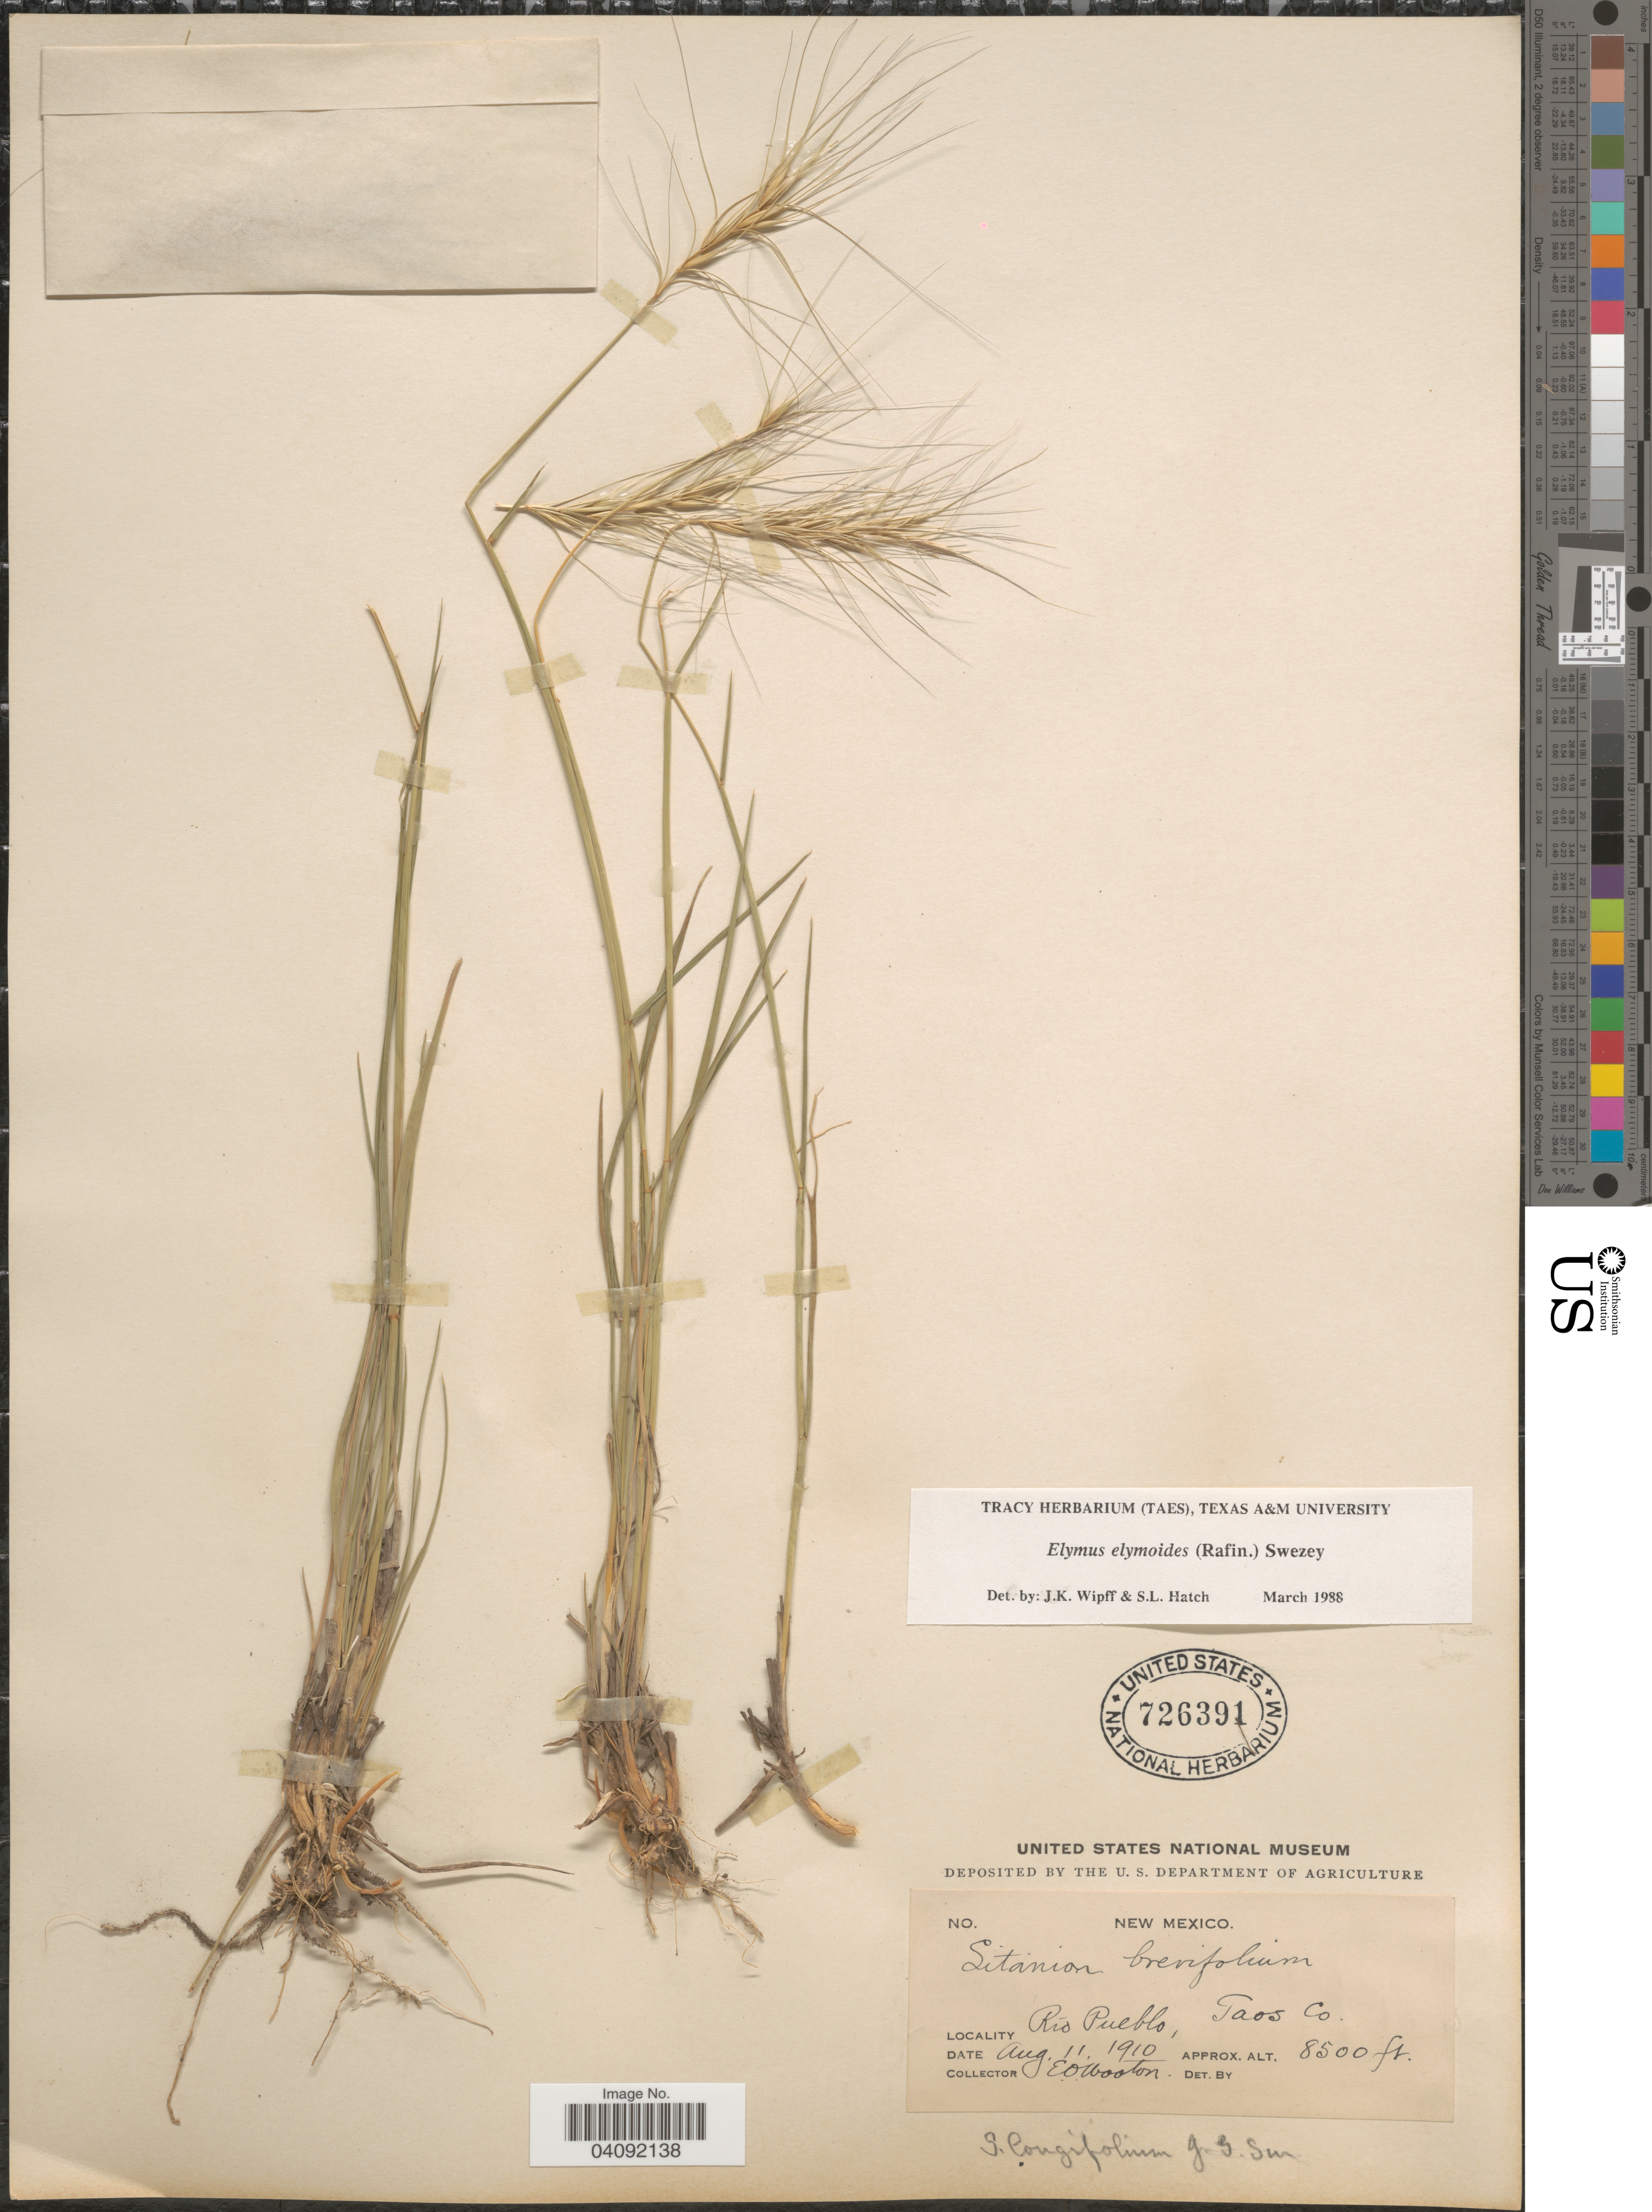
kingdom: Plantae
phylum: Tracheophyta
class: Liliopsida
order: Poales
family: Poaceae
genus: Elymus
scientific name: Elymus elymoides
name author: (Raf.) Swezey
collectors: E. O. Wooton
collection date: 1910-08-11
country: United States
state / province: New Mexico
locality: Río Pueblo, Taos Co.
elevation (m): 2591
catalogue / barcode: US 726391